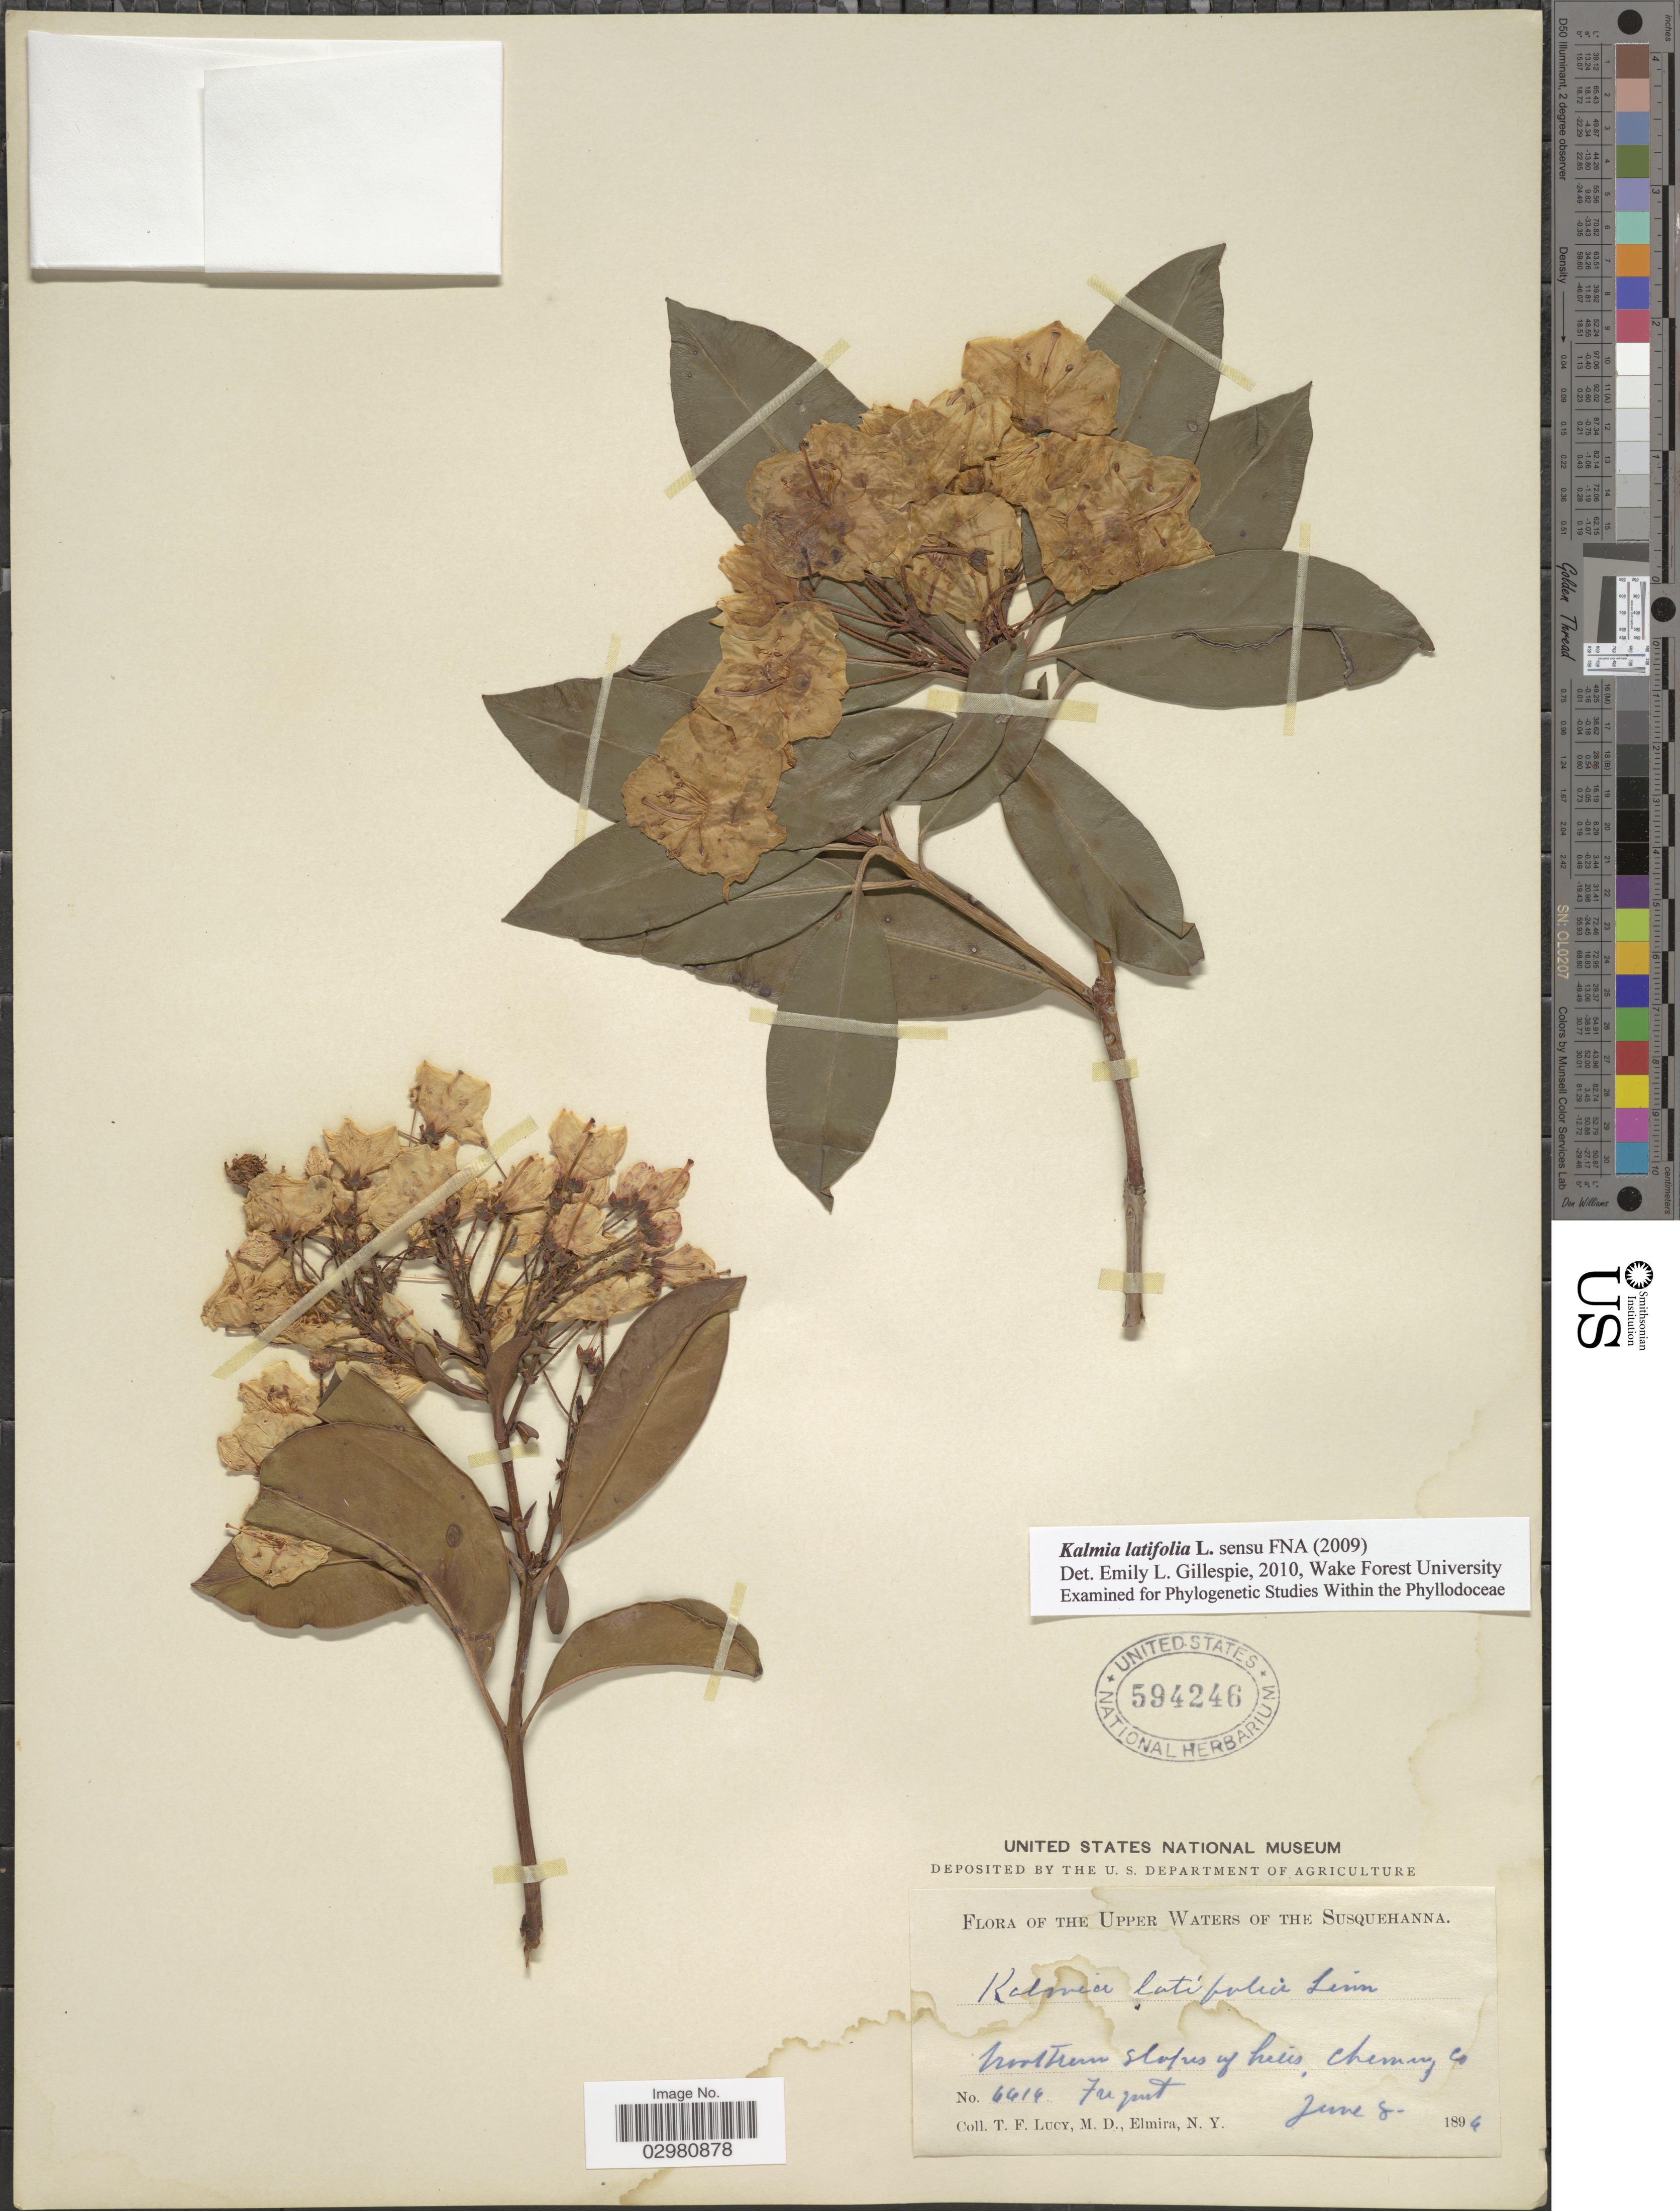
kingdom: Plantae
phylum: Tracheophyta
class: Magnoliopsida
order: Ericales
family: Ericaceae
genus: Kalmia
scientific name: Kalmia latifolia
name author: L.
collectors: T. Lucy & M. Elmira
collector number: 6414*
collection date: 1894-06-08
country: United States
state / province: New York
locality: Upper Waters of the Susquehanna. Northern slopes of hills, Chemung Co.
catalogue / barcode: US 594246